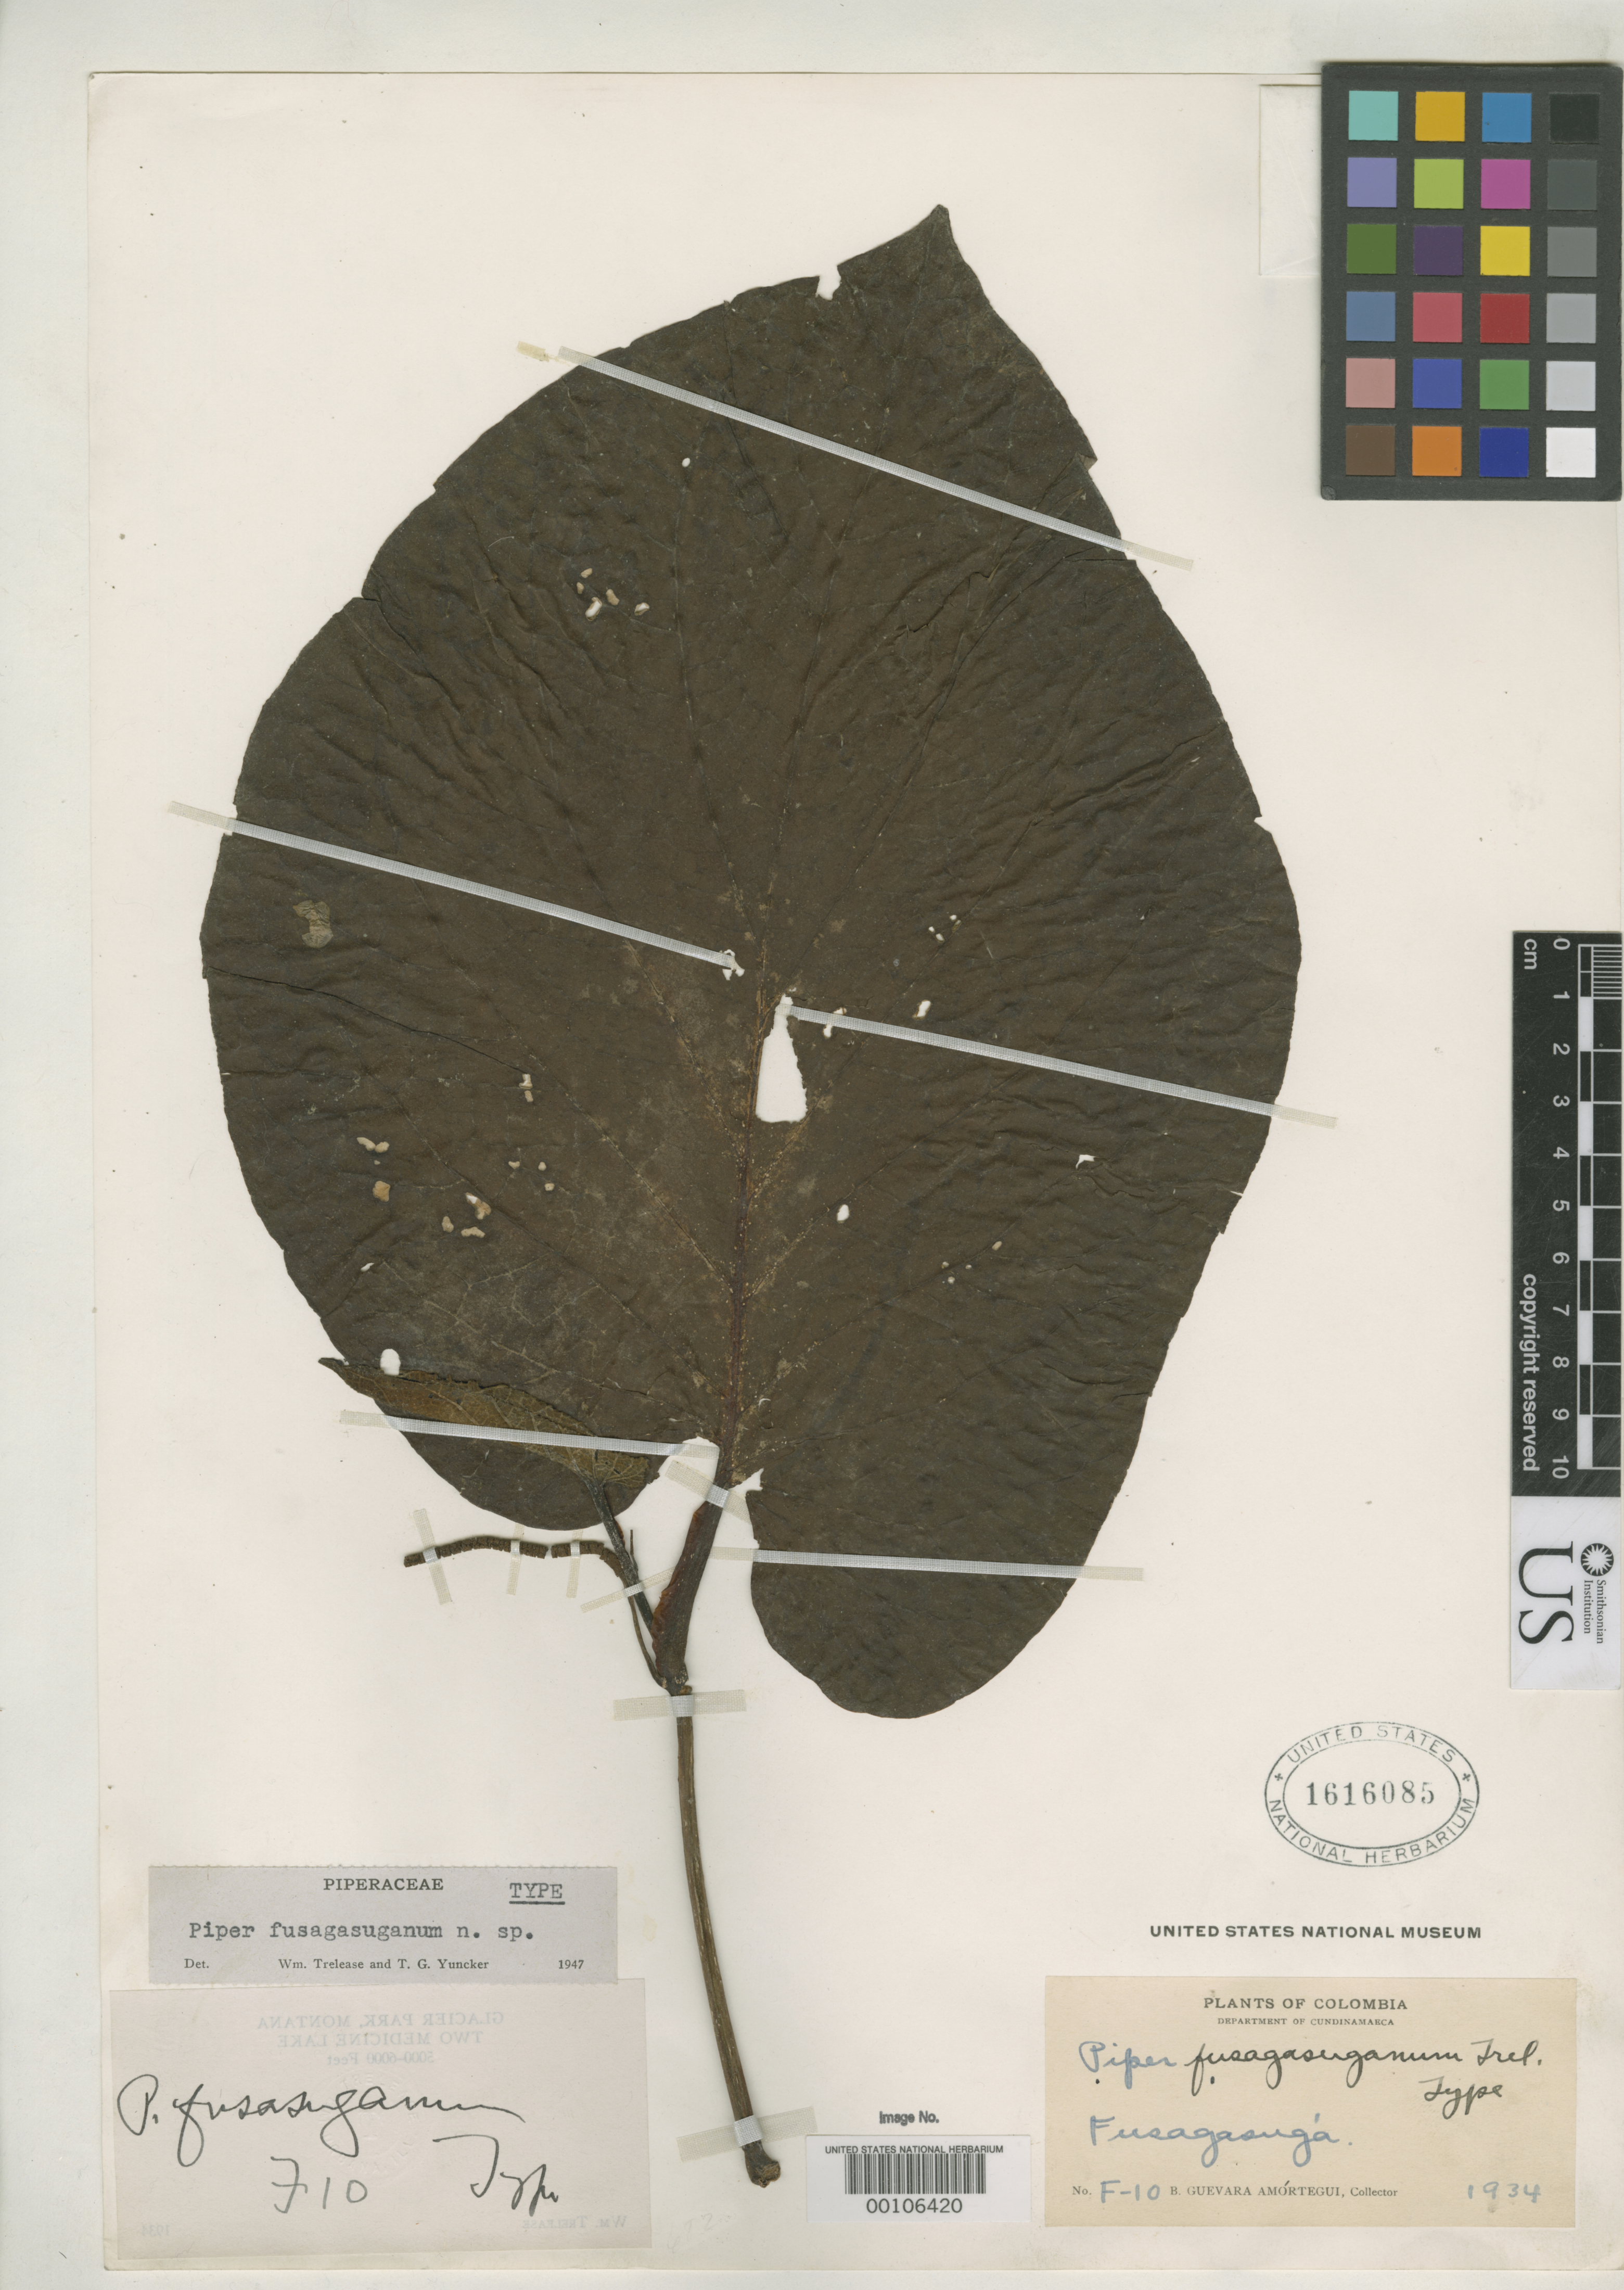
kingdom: Plantae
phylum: Tracheophyta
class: Magnoliopsida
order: Piperales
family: Piperaceae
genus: Piper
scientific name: Piper fusagasuganum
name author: Trel. & Yunck.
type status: Holotype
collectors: B. Guevara-Amortegui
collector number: F-10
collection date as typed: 1934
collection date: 1934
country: Colombia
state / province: Cundinamarca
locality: Fusagasugá.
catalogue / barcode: US 1616085